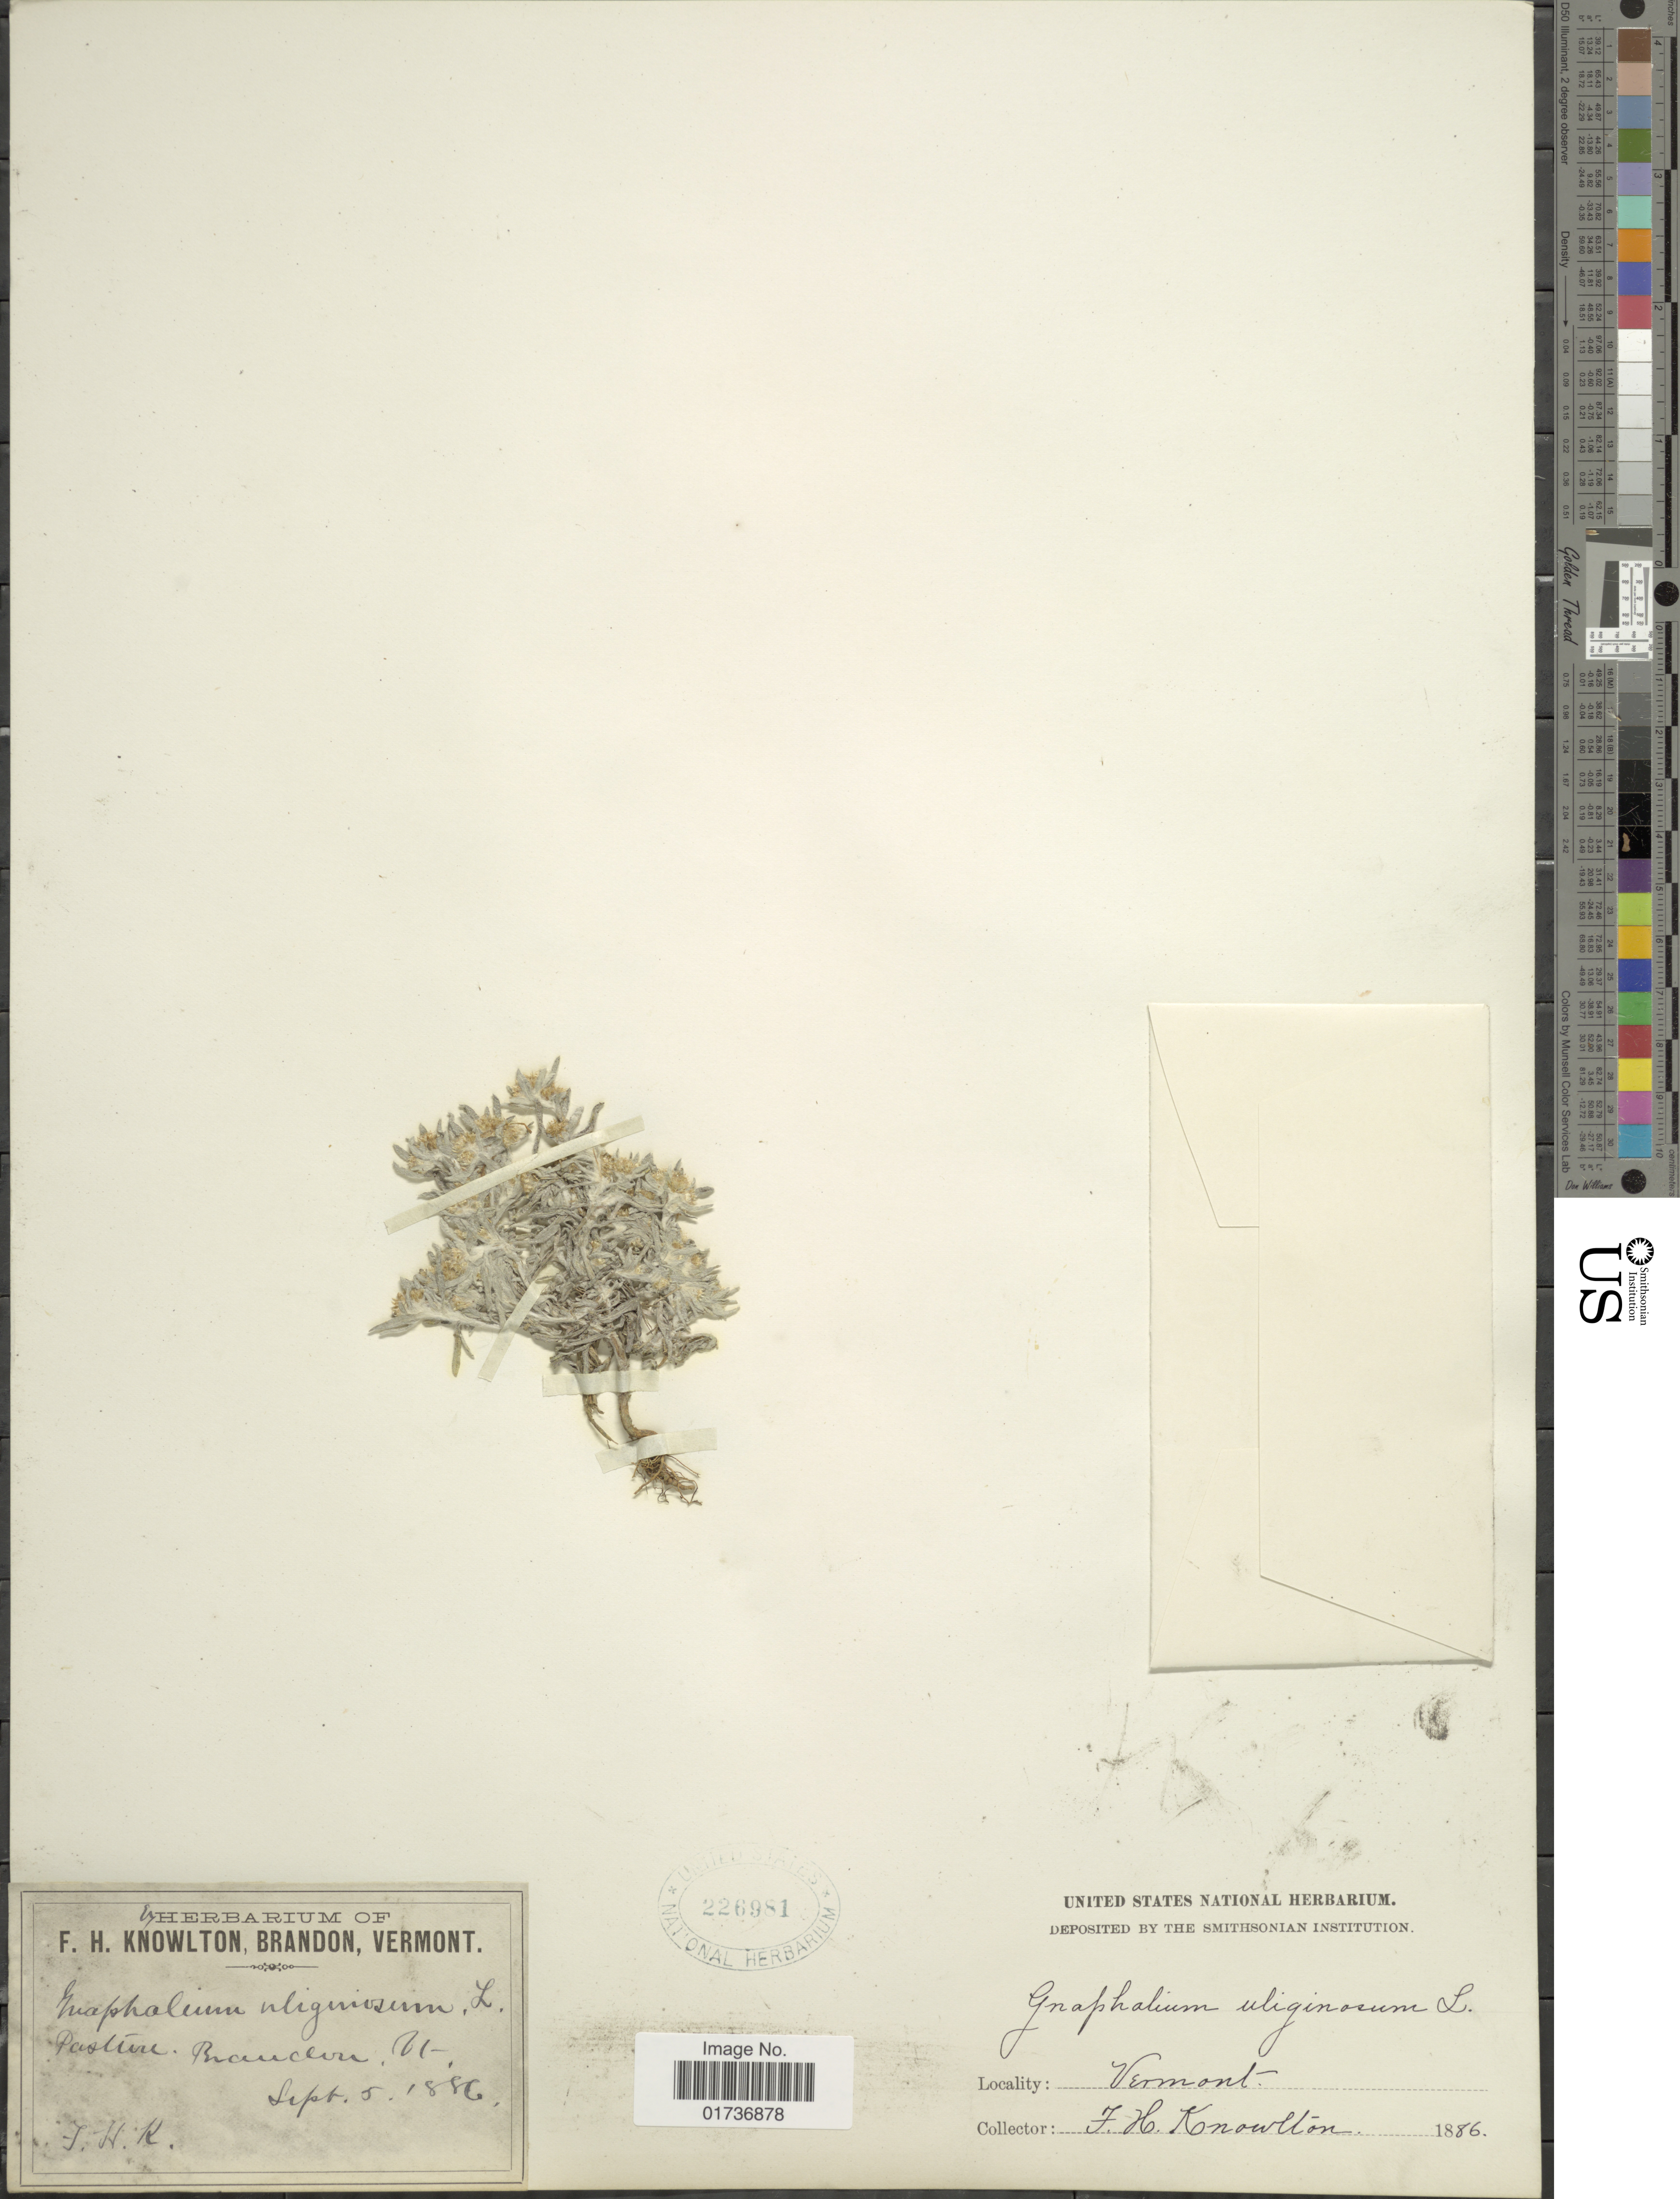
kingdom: Plantae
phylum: Tracheophyta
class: Magnoliopsida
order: Asterales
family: Asteraceae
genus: Gnaphalium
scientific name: Gnaphalium uliginosum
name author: L.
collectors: F. H. Knowlton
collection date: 1886-09-05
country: United States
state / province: Vermont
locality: Pasture, Brandon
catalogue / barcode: US 226981